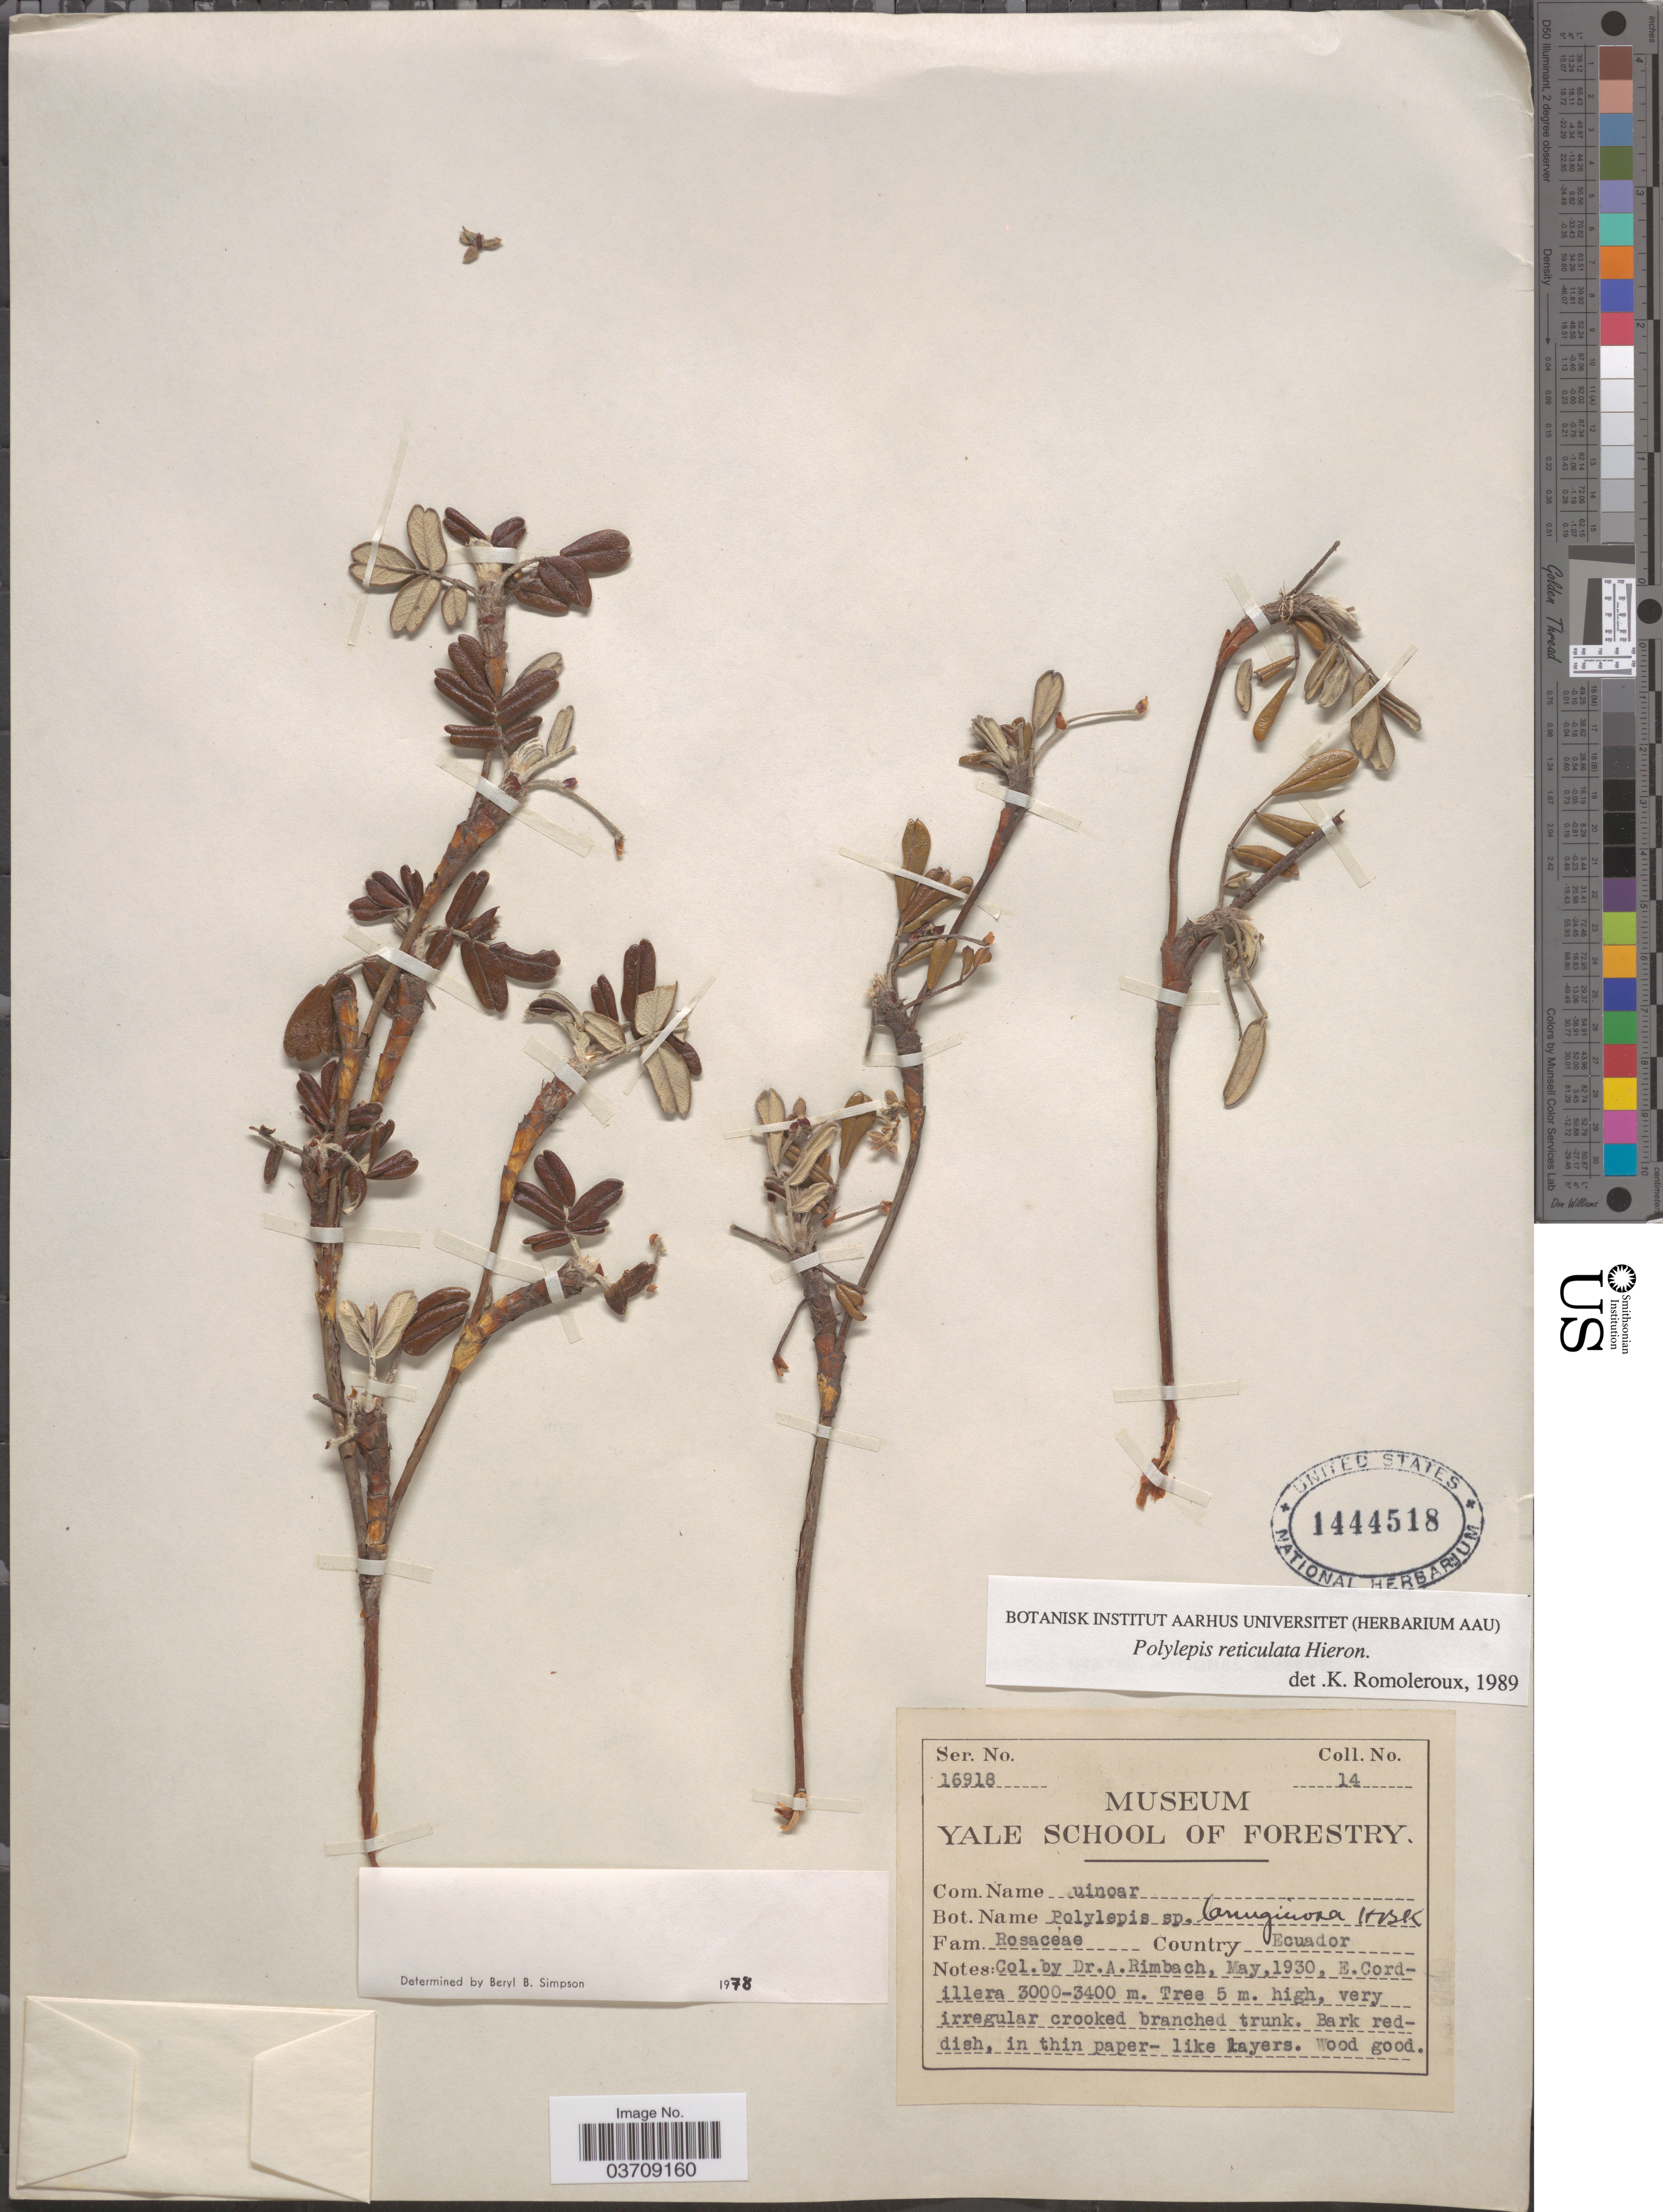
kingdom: Plantae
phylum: Tracheophyta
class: Magnoliopsida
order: Rosales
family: Rosaceae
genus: Polylepis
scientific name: Polylepis reticulata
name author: Hieron.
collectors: A. Rimbach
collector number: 14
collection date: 1930-05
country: Ecuador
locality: E. Cordillera.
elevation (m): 3000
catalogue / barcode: US 1444518